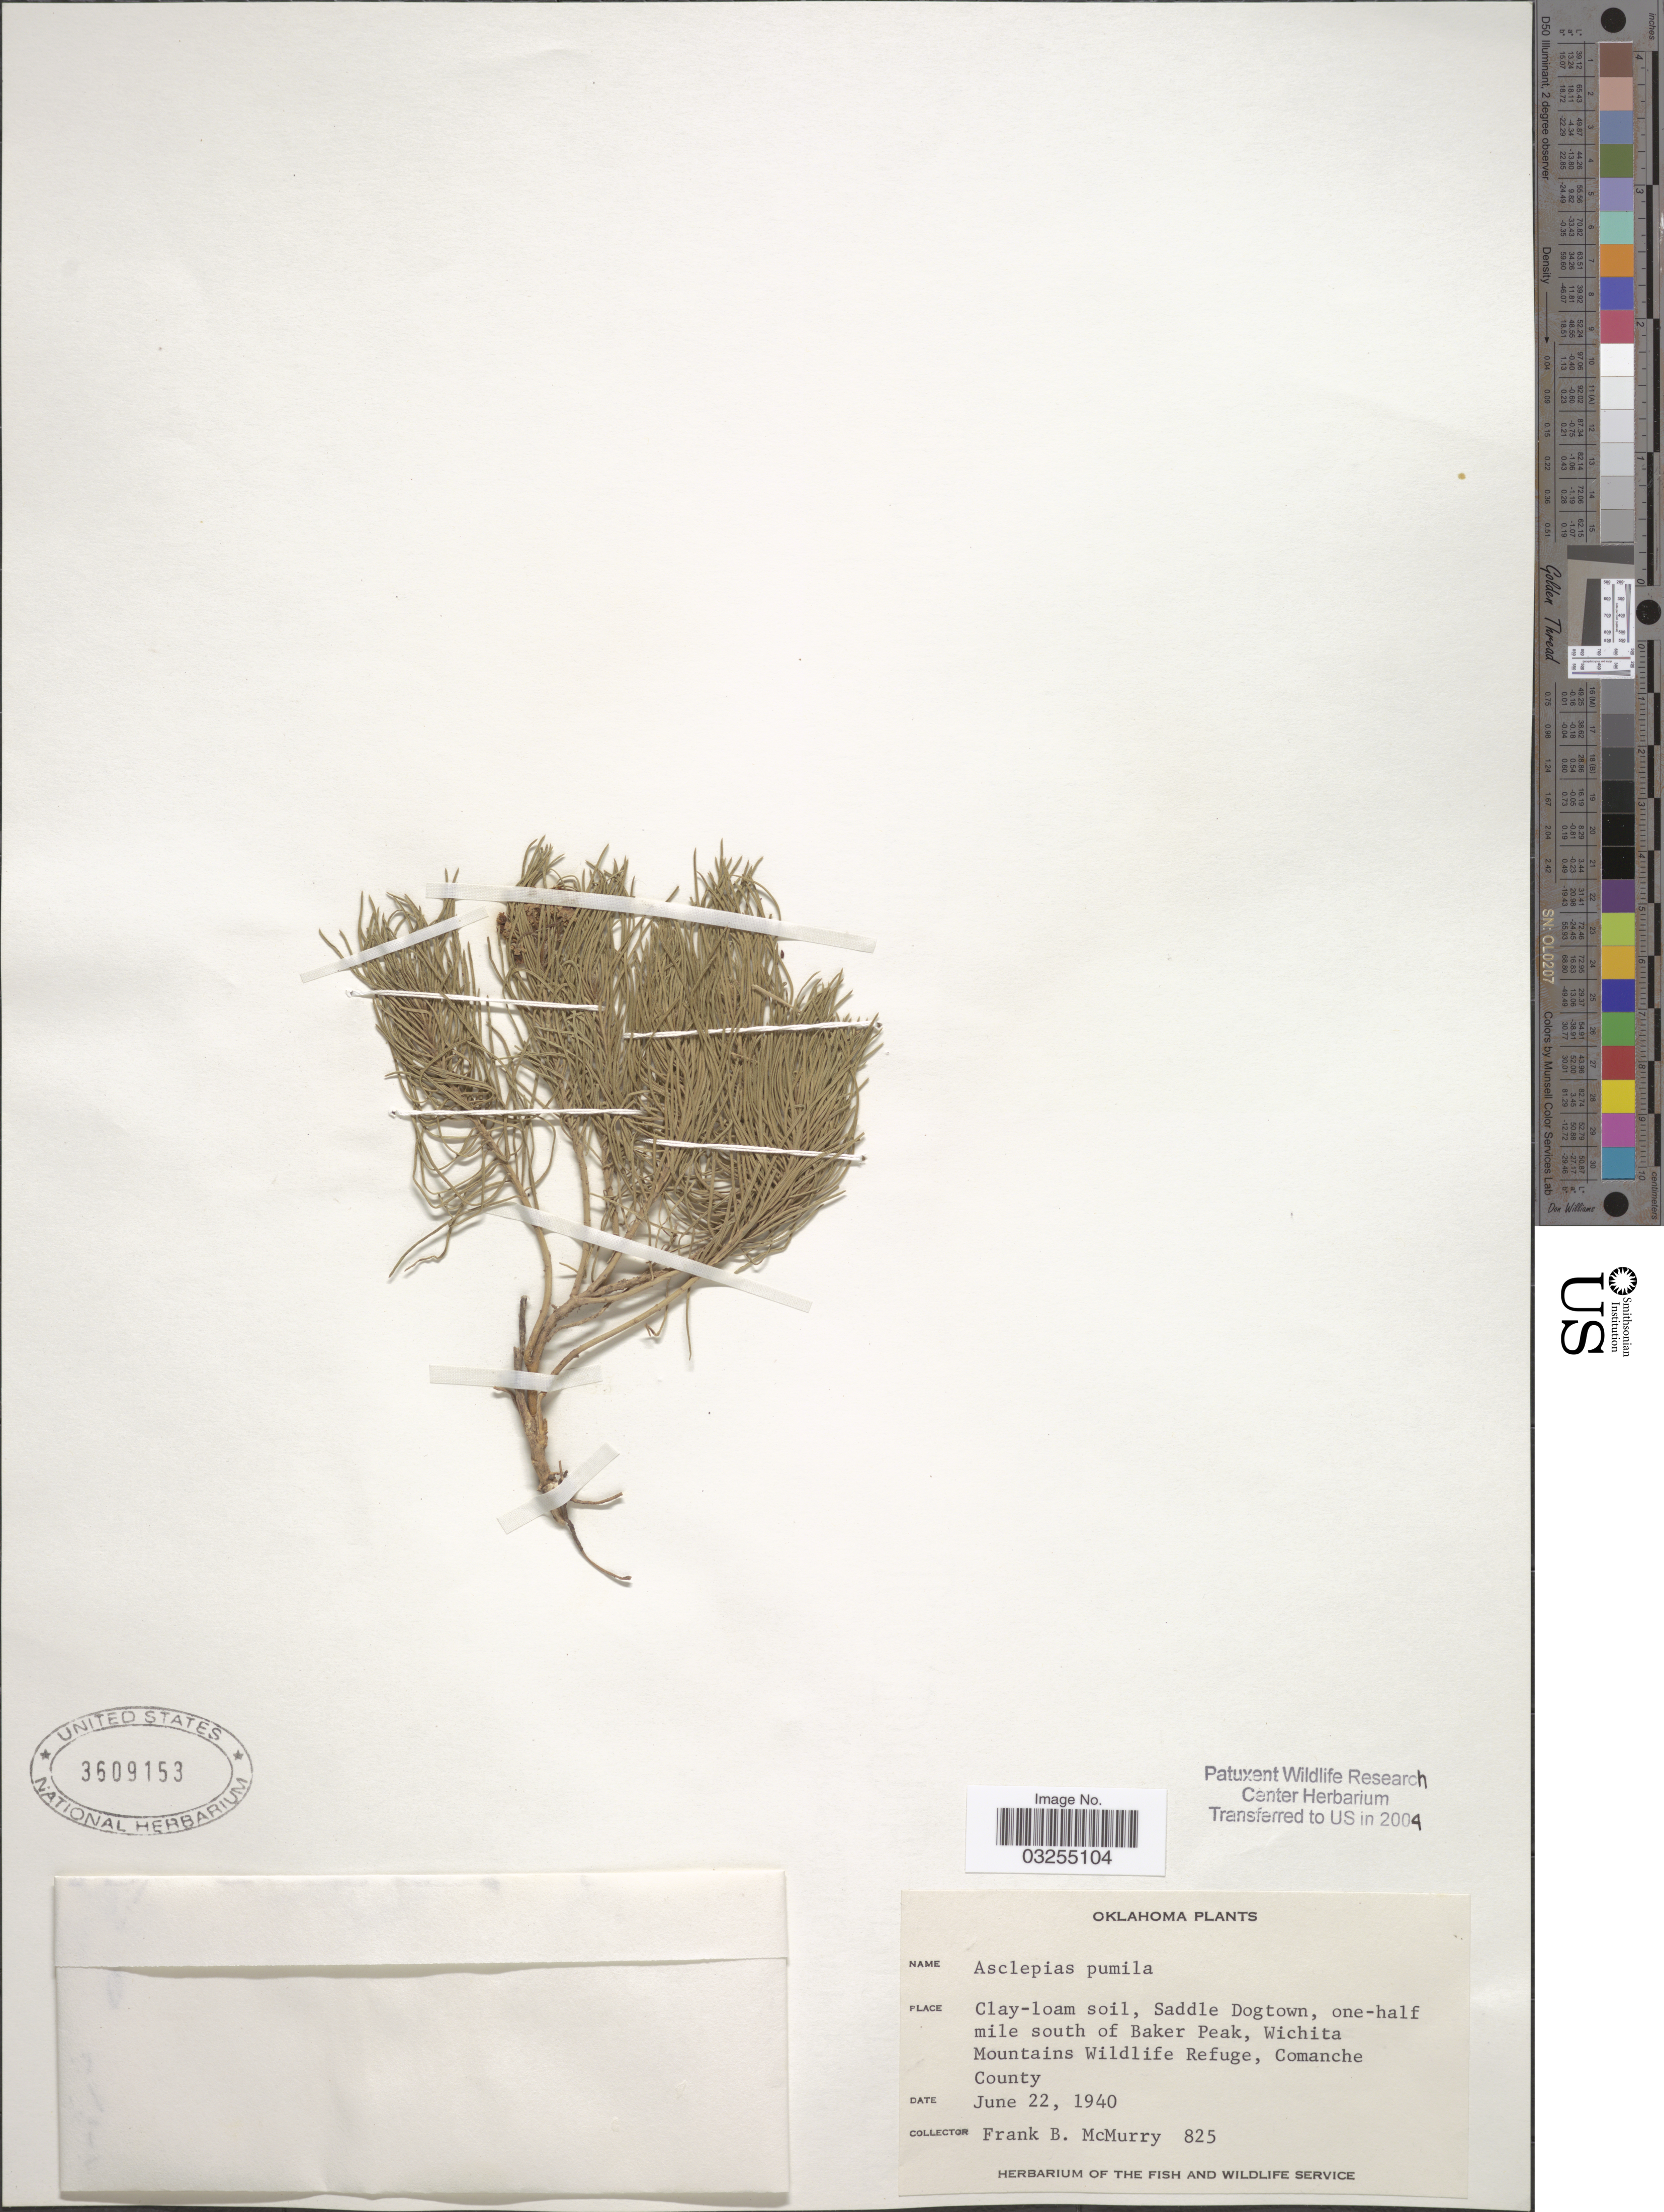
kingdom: Plantae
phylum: Tracheophyta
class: Magnoliopsida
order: Gentianales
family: Apocynaceae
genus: Asclepias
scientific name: Asclepias pumila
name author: (A. Gray) Vail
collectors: F. B. McMurry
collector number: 825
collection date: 1940-06-22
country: United States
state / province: Oklahoma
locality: Saddle Dogtown, one-half mile south of Baker Peak, Wichita Mountains Wildlife Refuge, Comanche County.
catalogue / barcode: US 3609153